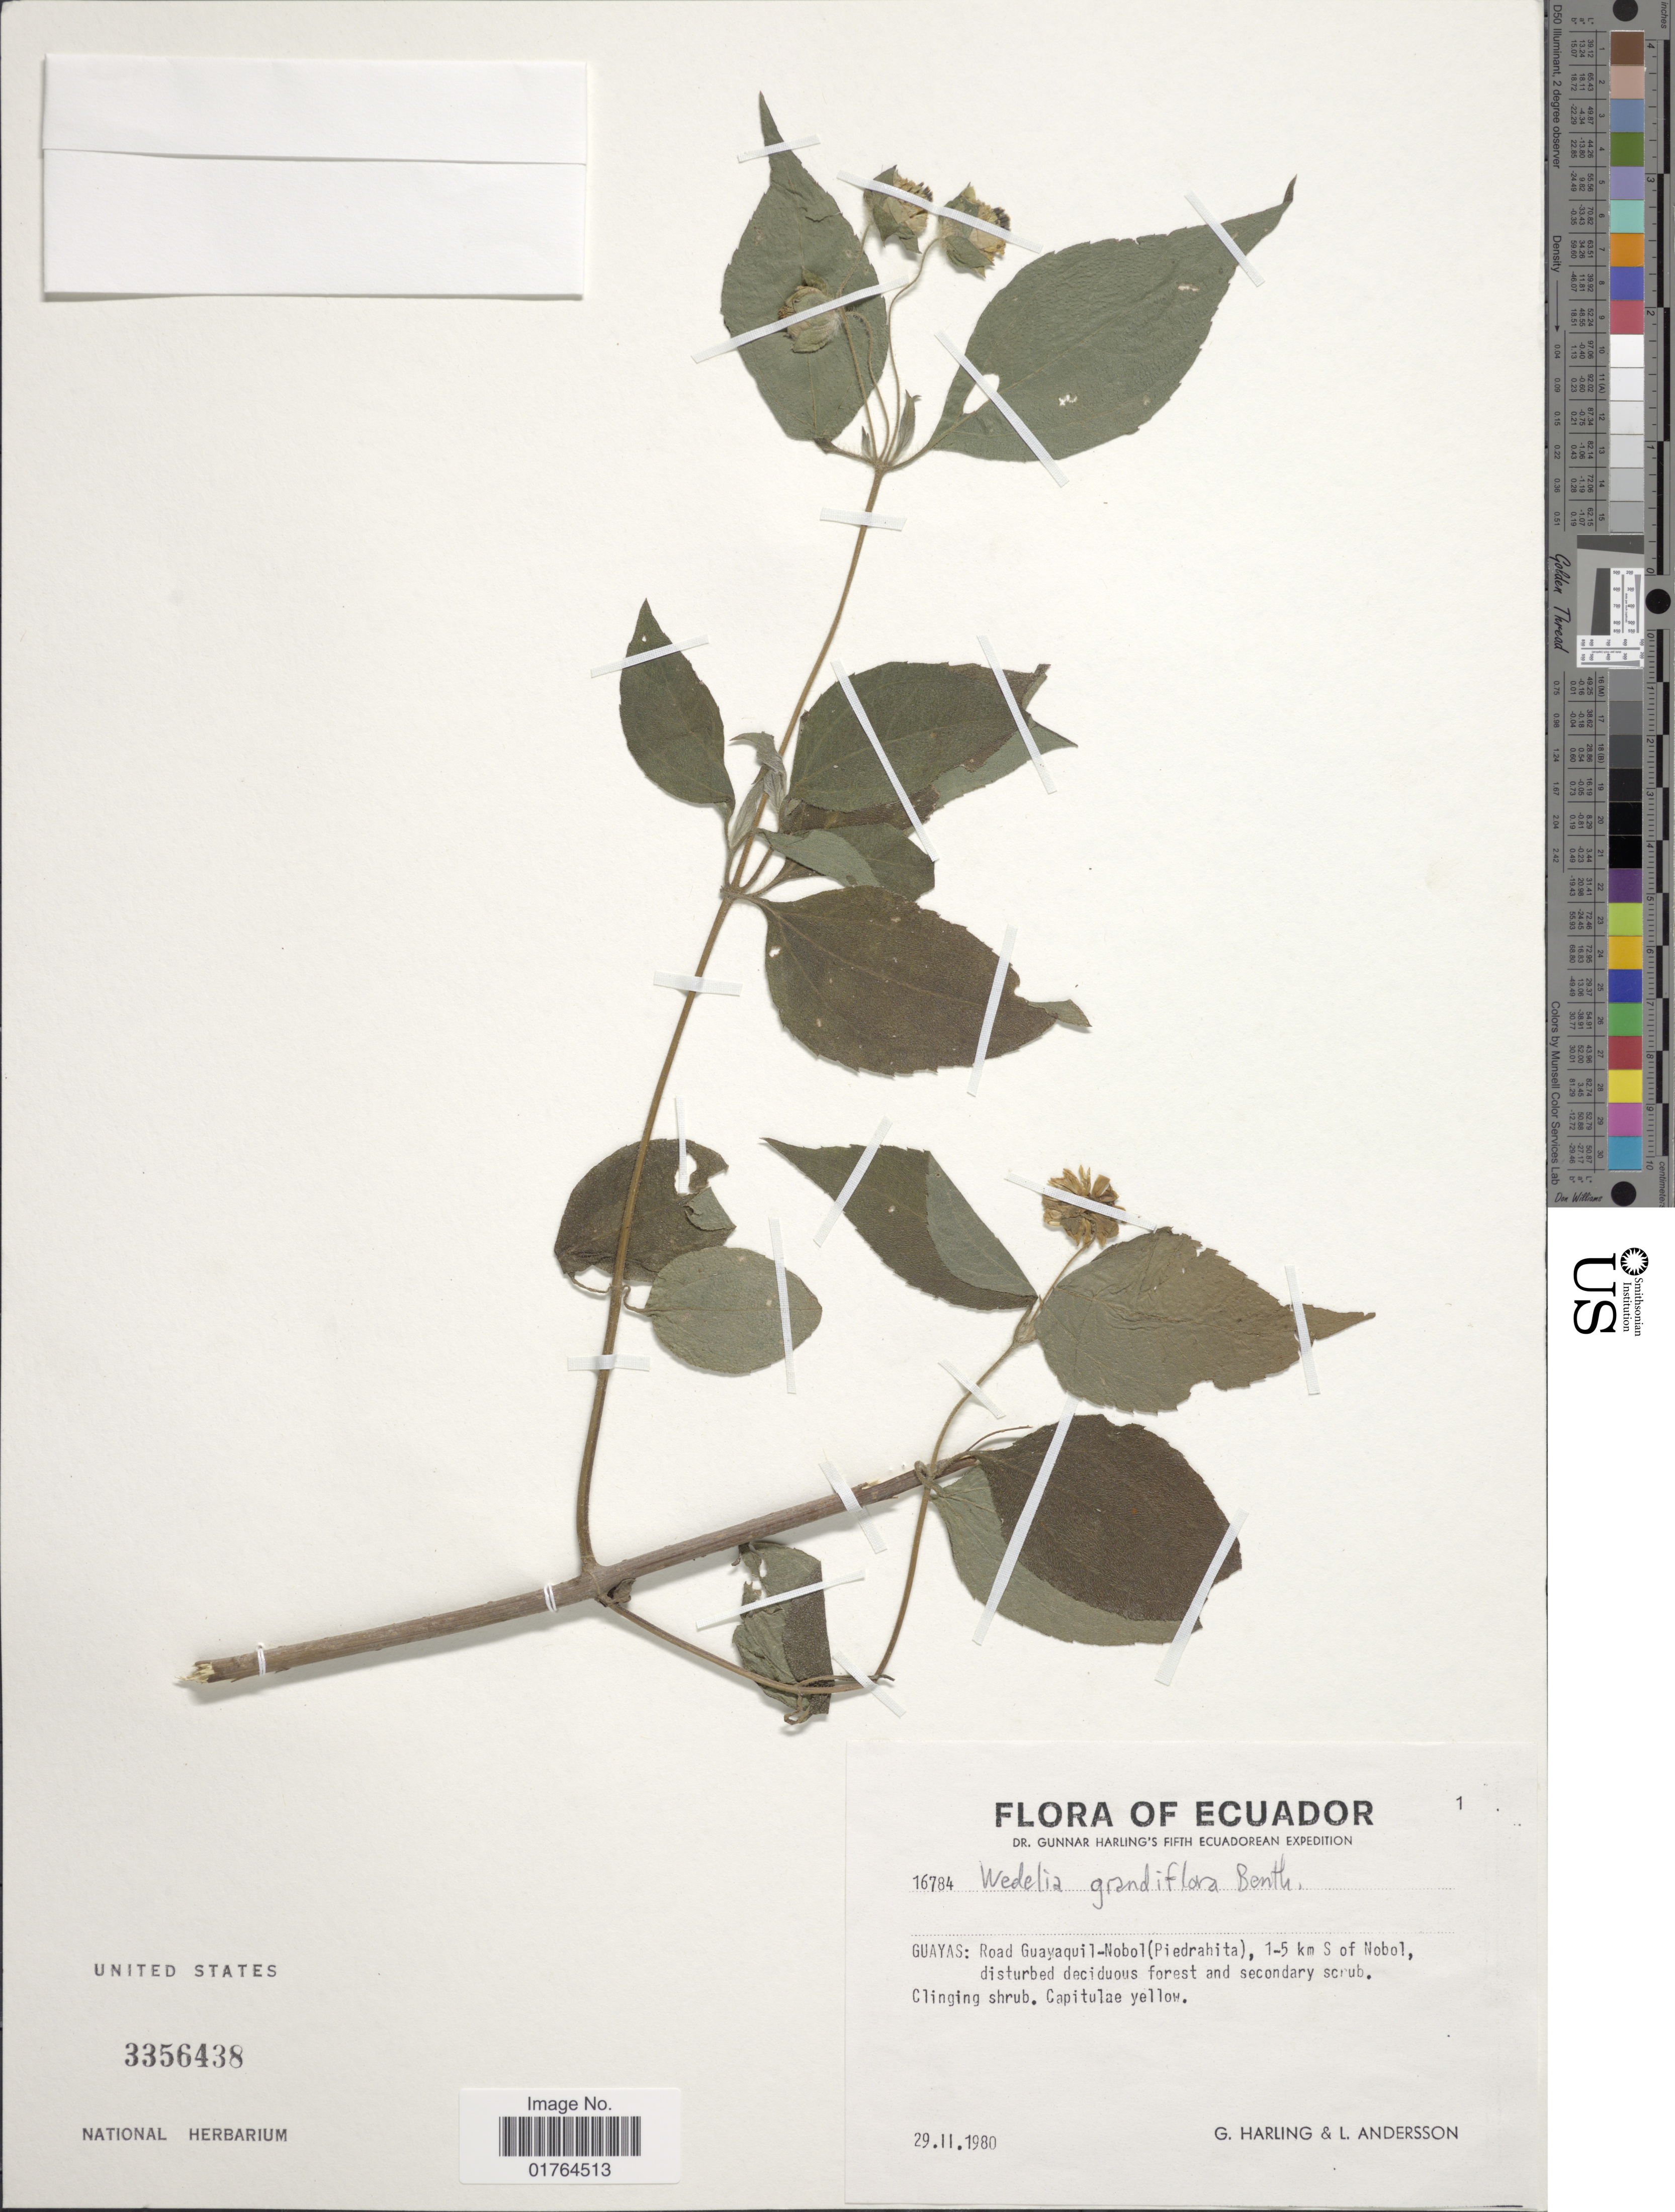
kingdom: Plantae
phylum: Tracheophyta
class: Magnoliopsida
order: Asterales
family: Asteraceae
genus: Wedelia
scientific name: Wedelia grandiflora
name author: Benth.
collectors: G. Harling & L. Andersson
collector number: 16784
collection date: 1980-02-29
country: Ecuador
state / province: Guayas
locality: Road Guayaquil-Nobol (Piedrahita), 1-5 km S of Nobol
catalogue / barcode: US 3356438